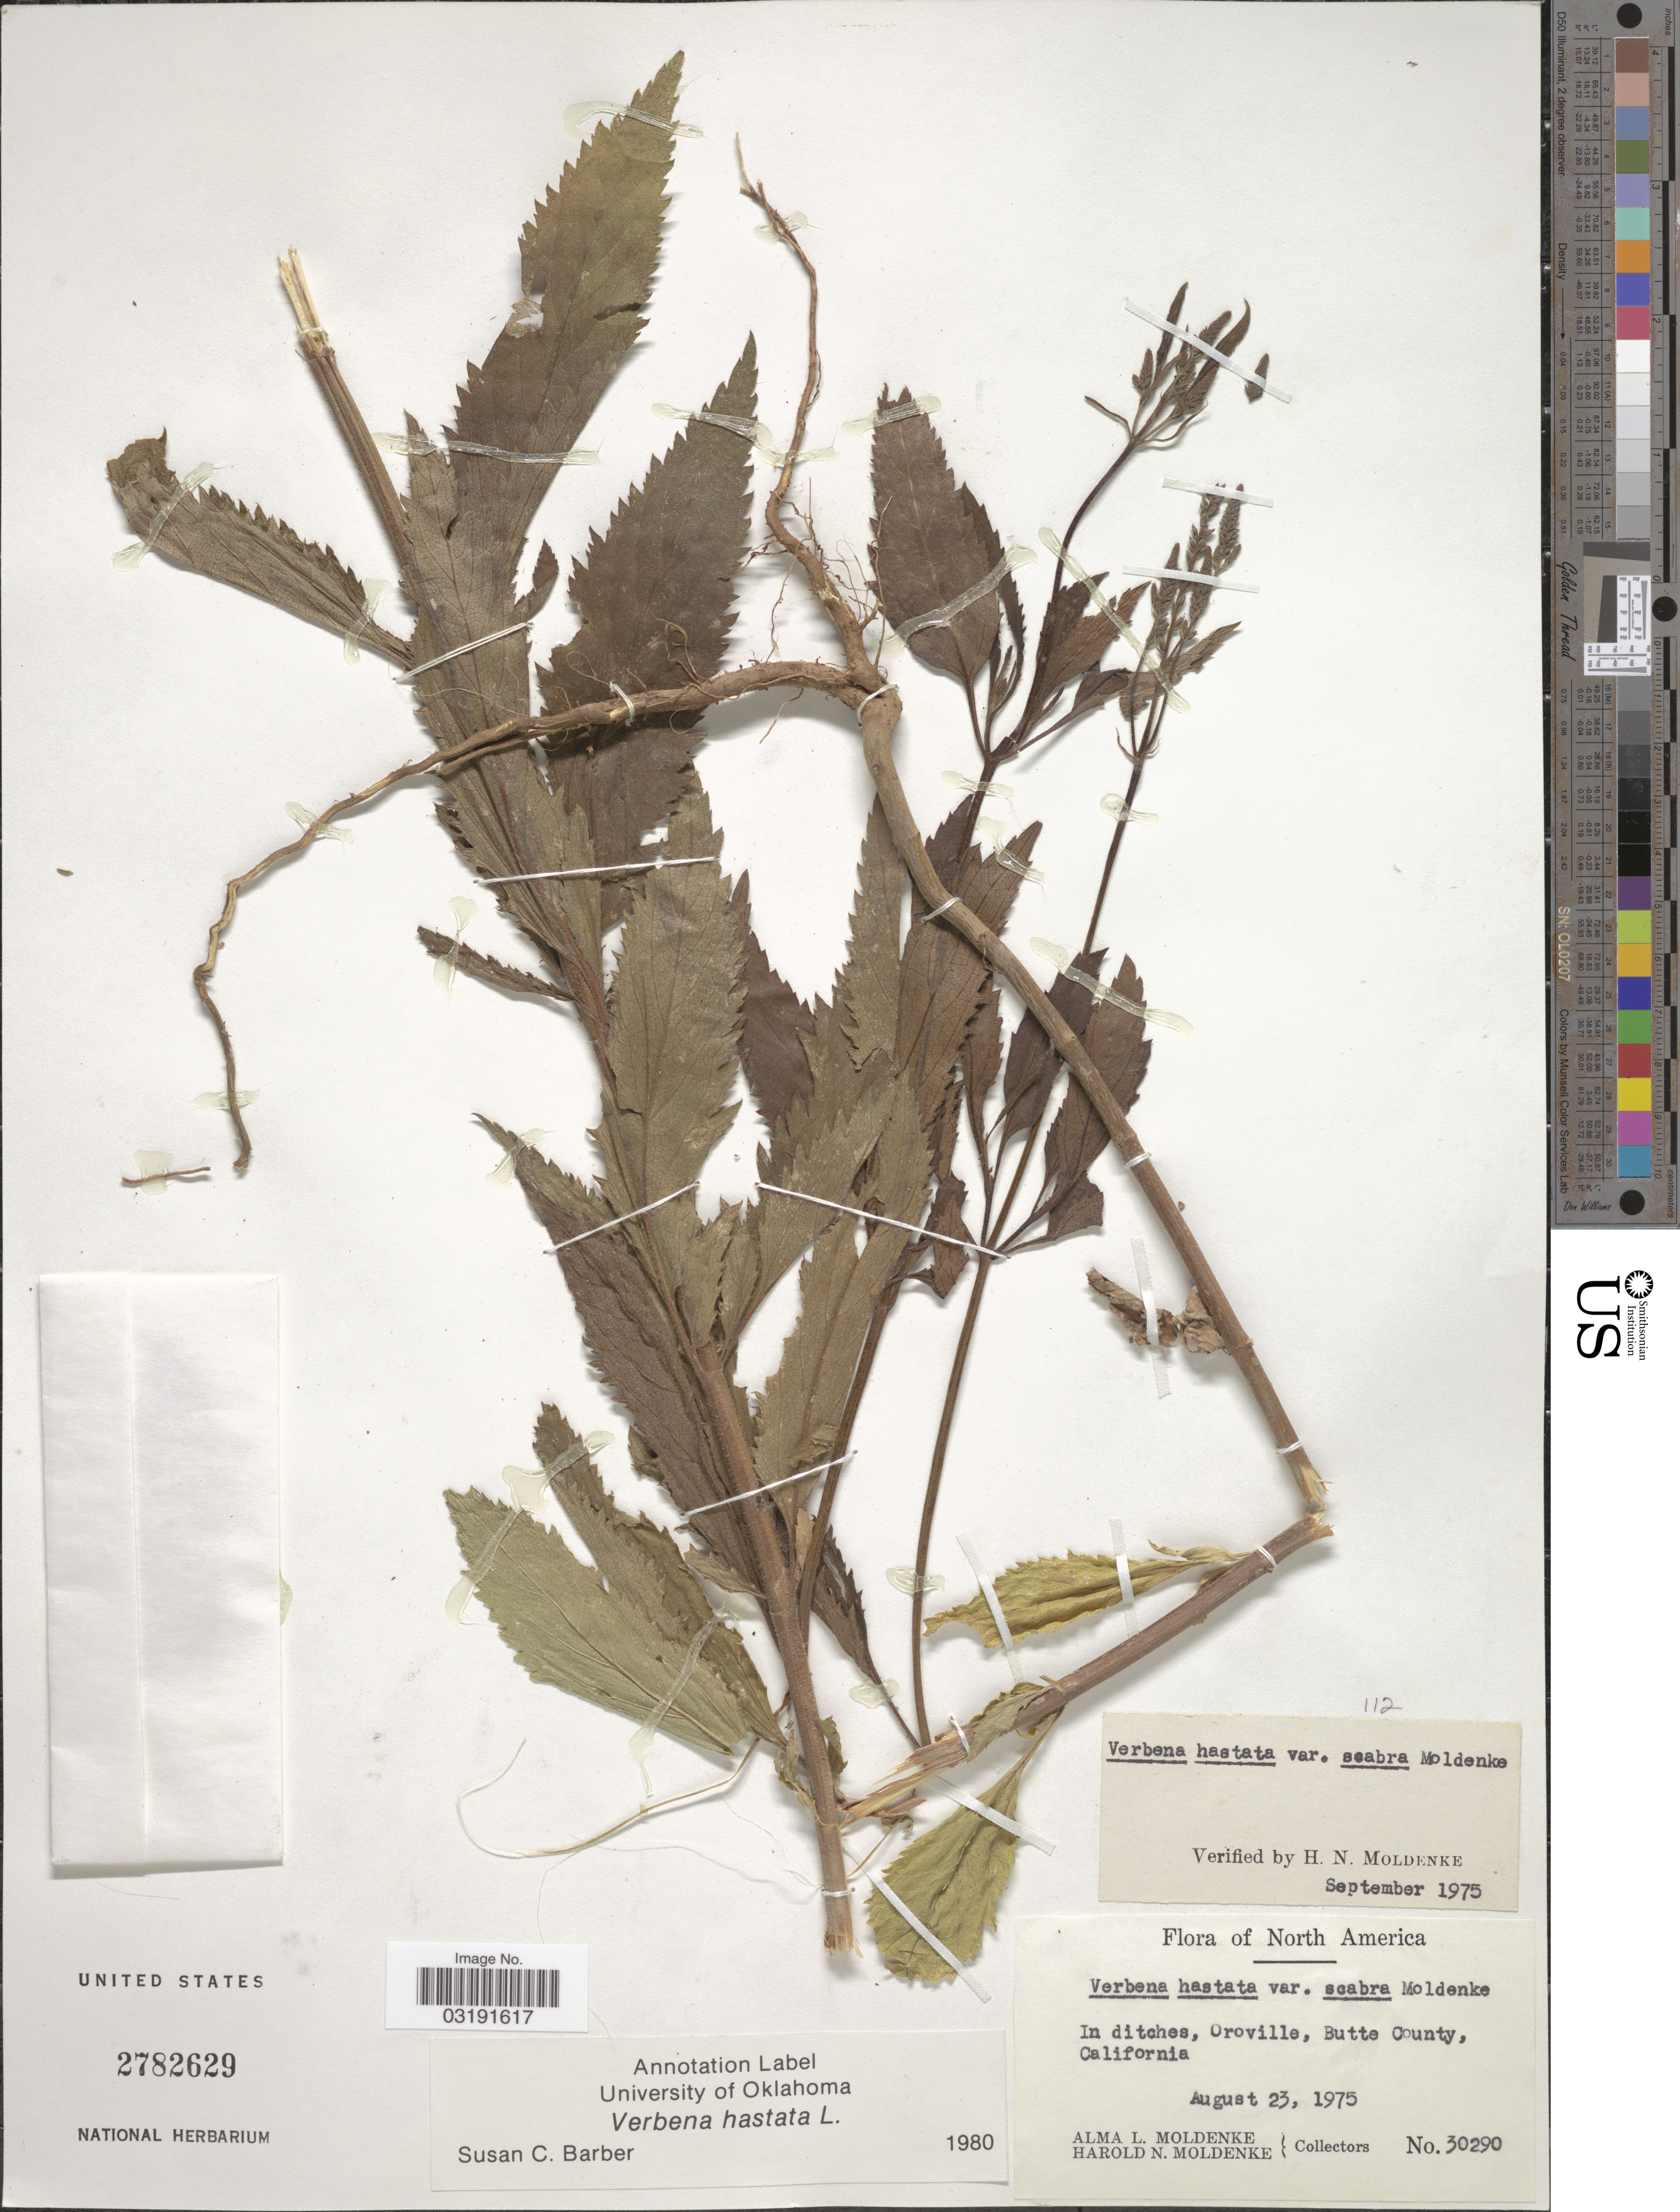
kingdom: Plantae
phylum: Tracheophyta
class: Magnoliopsida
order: Lamiales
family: Verbenaceae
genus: Verbena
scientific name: Verbena hastata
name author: L.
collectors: A. L. Moldenke & H. N. Moldenke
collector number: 30290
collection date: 1975-08-23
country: United States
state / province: California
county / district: Butte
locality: In ditches, Oroville, Butte County.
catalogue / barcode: US 2782629